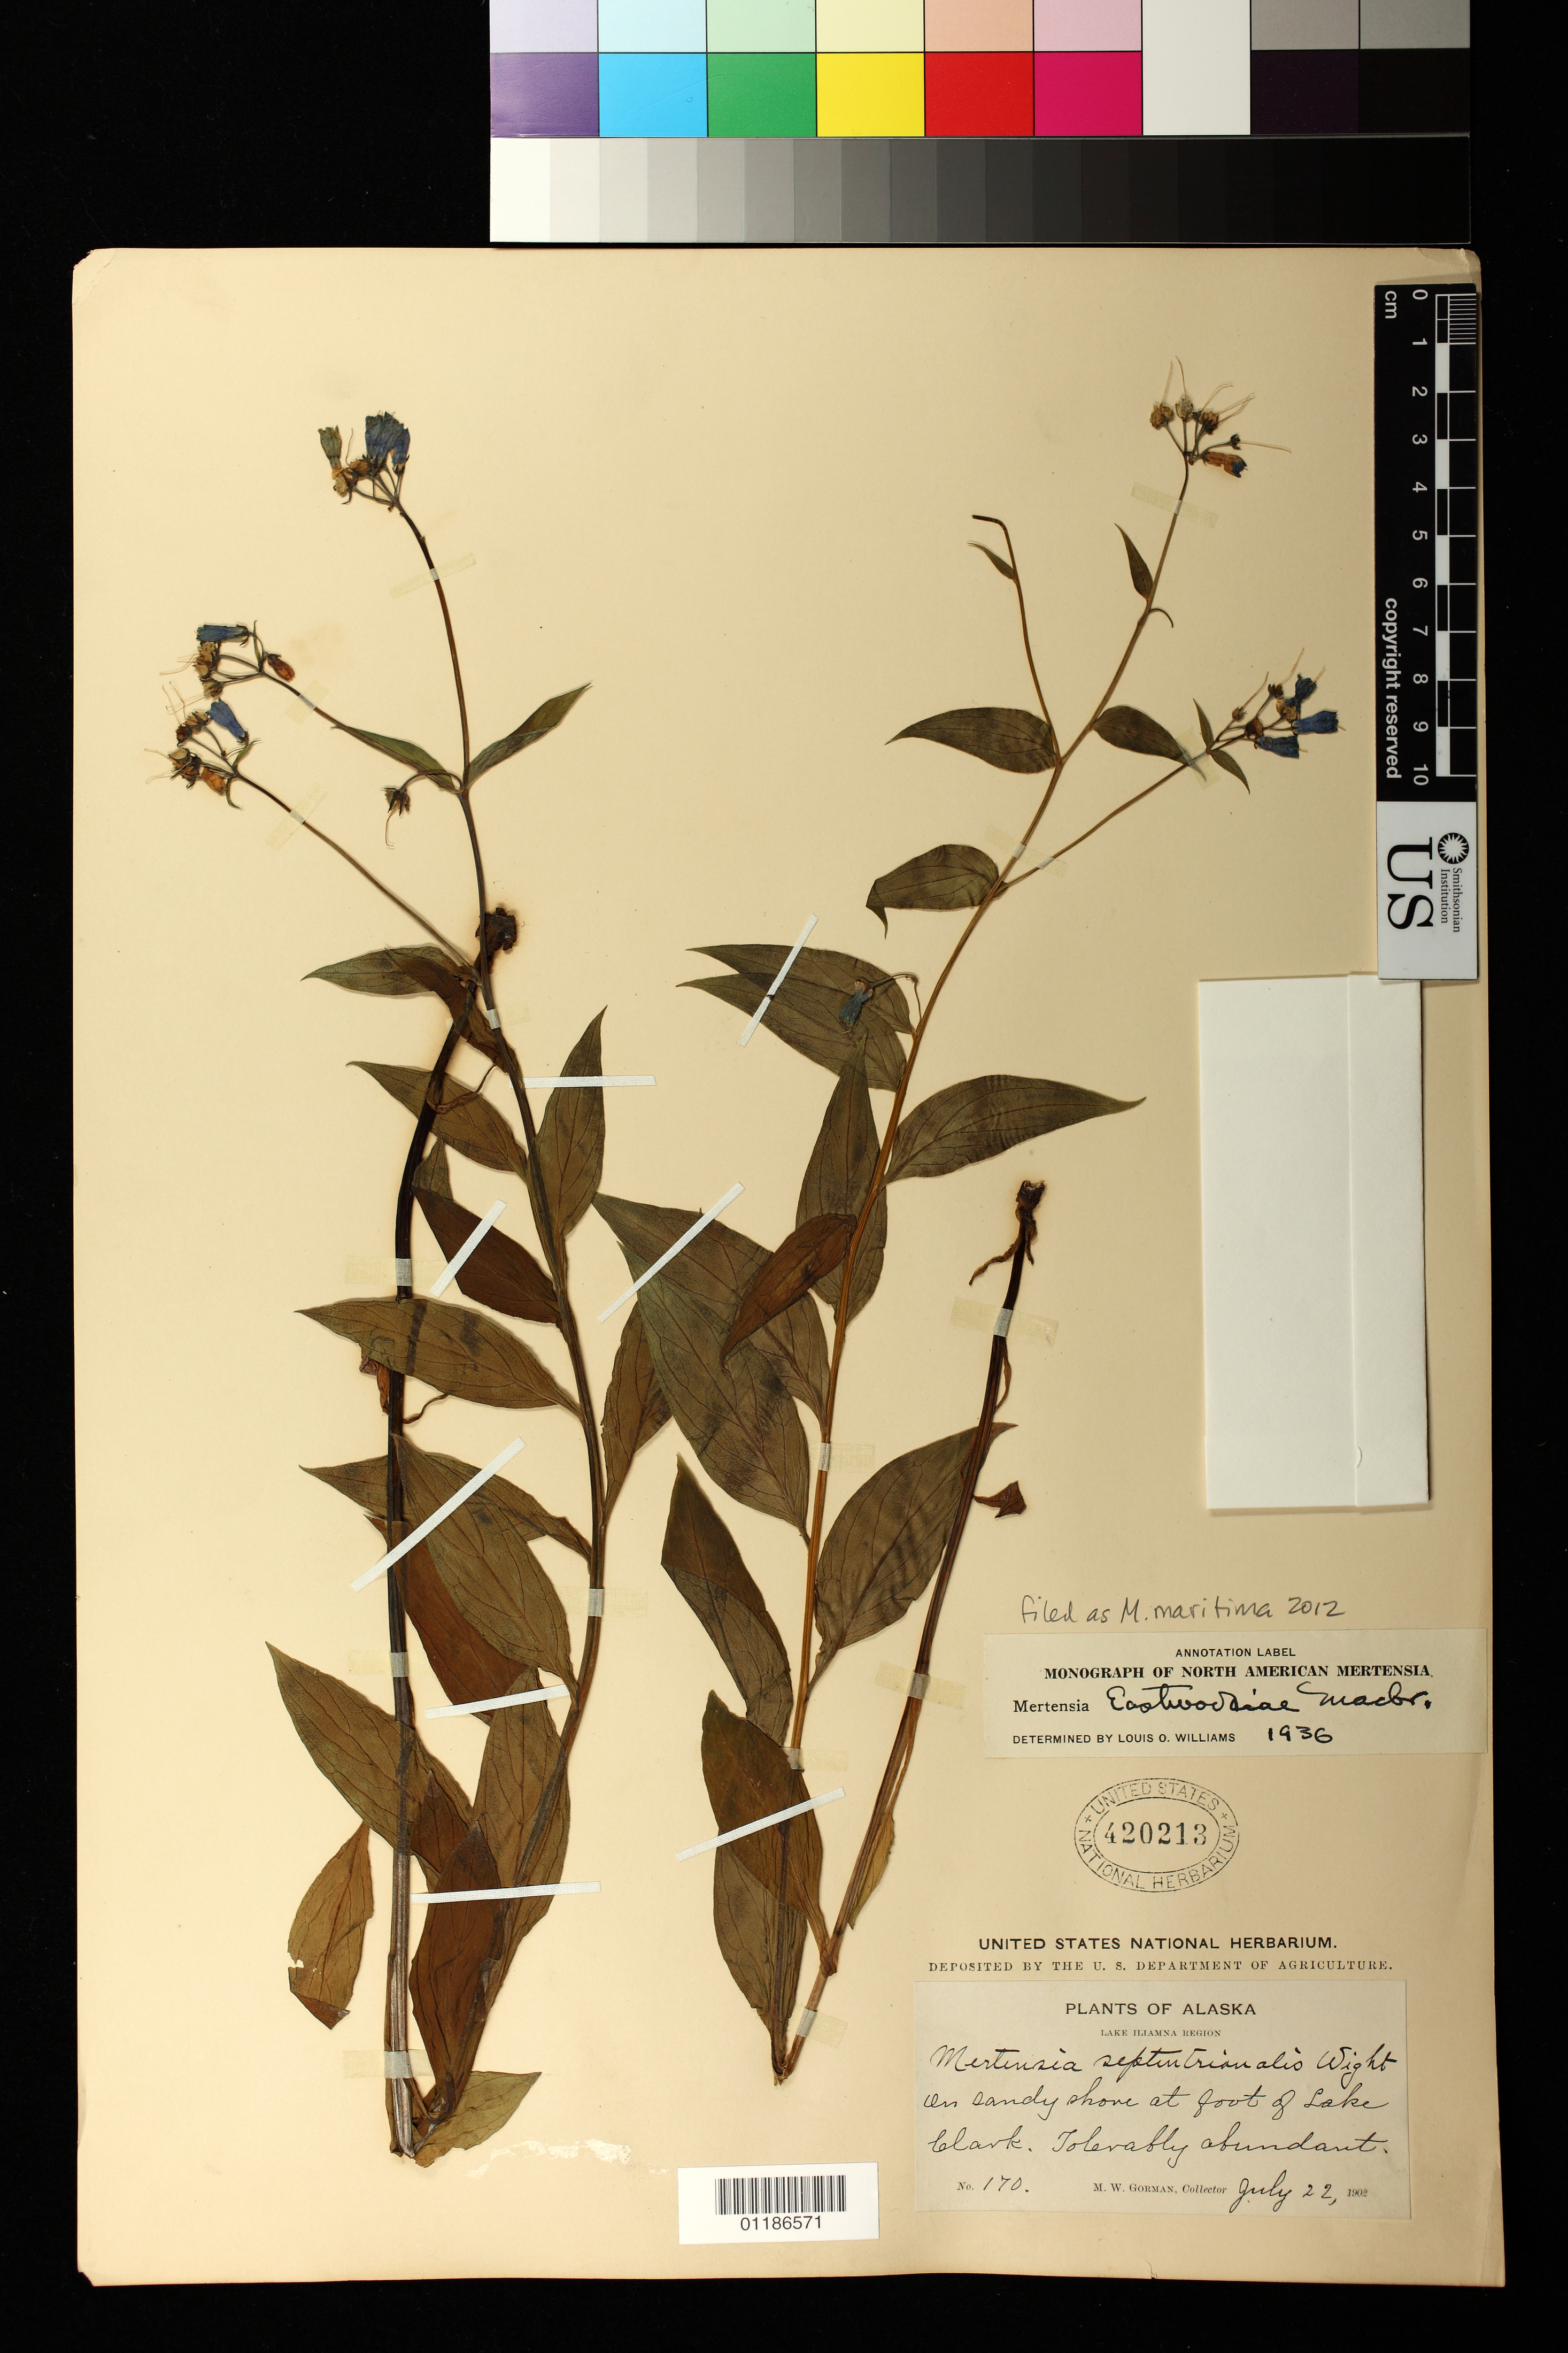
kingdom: Plantae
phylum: Tracheophyta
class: Magnoliopsida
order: Boraginales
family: Boraginaceae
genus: Mertensia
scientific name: Mertensia maritima subsp. maritima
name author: (L.) A. Gray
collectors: M. W. Gorman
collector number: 170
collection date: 1902-07-22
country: United States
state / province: Alaska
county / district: Lake and Peninsula Borough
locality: On sandy shore at foot of Lake Clark.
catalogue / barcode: US 420213